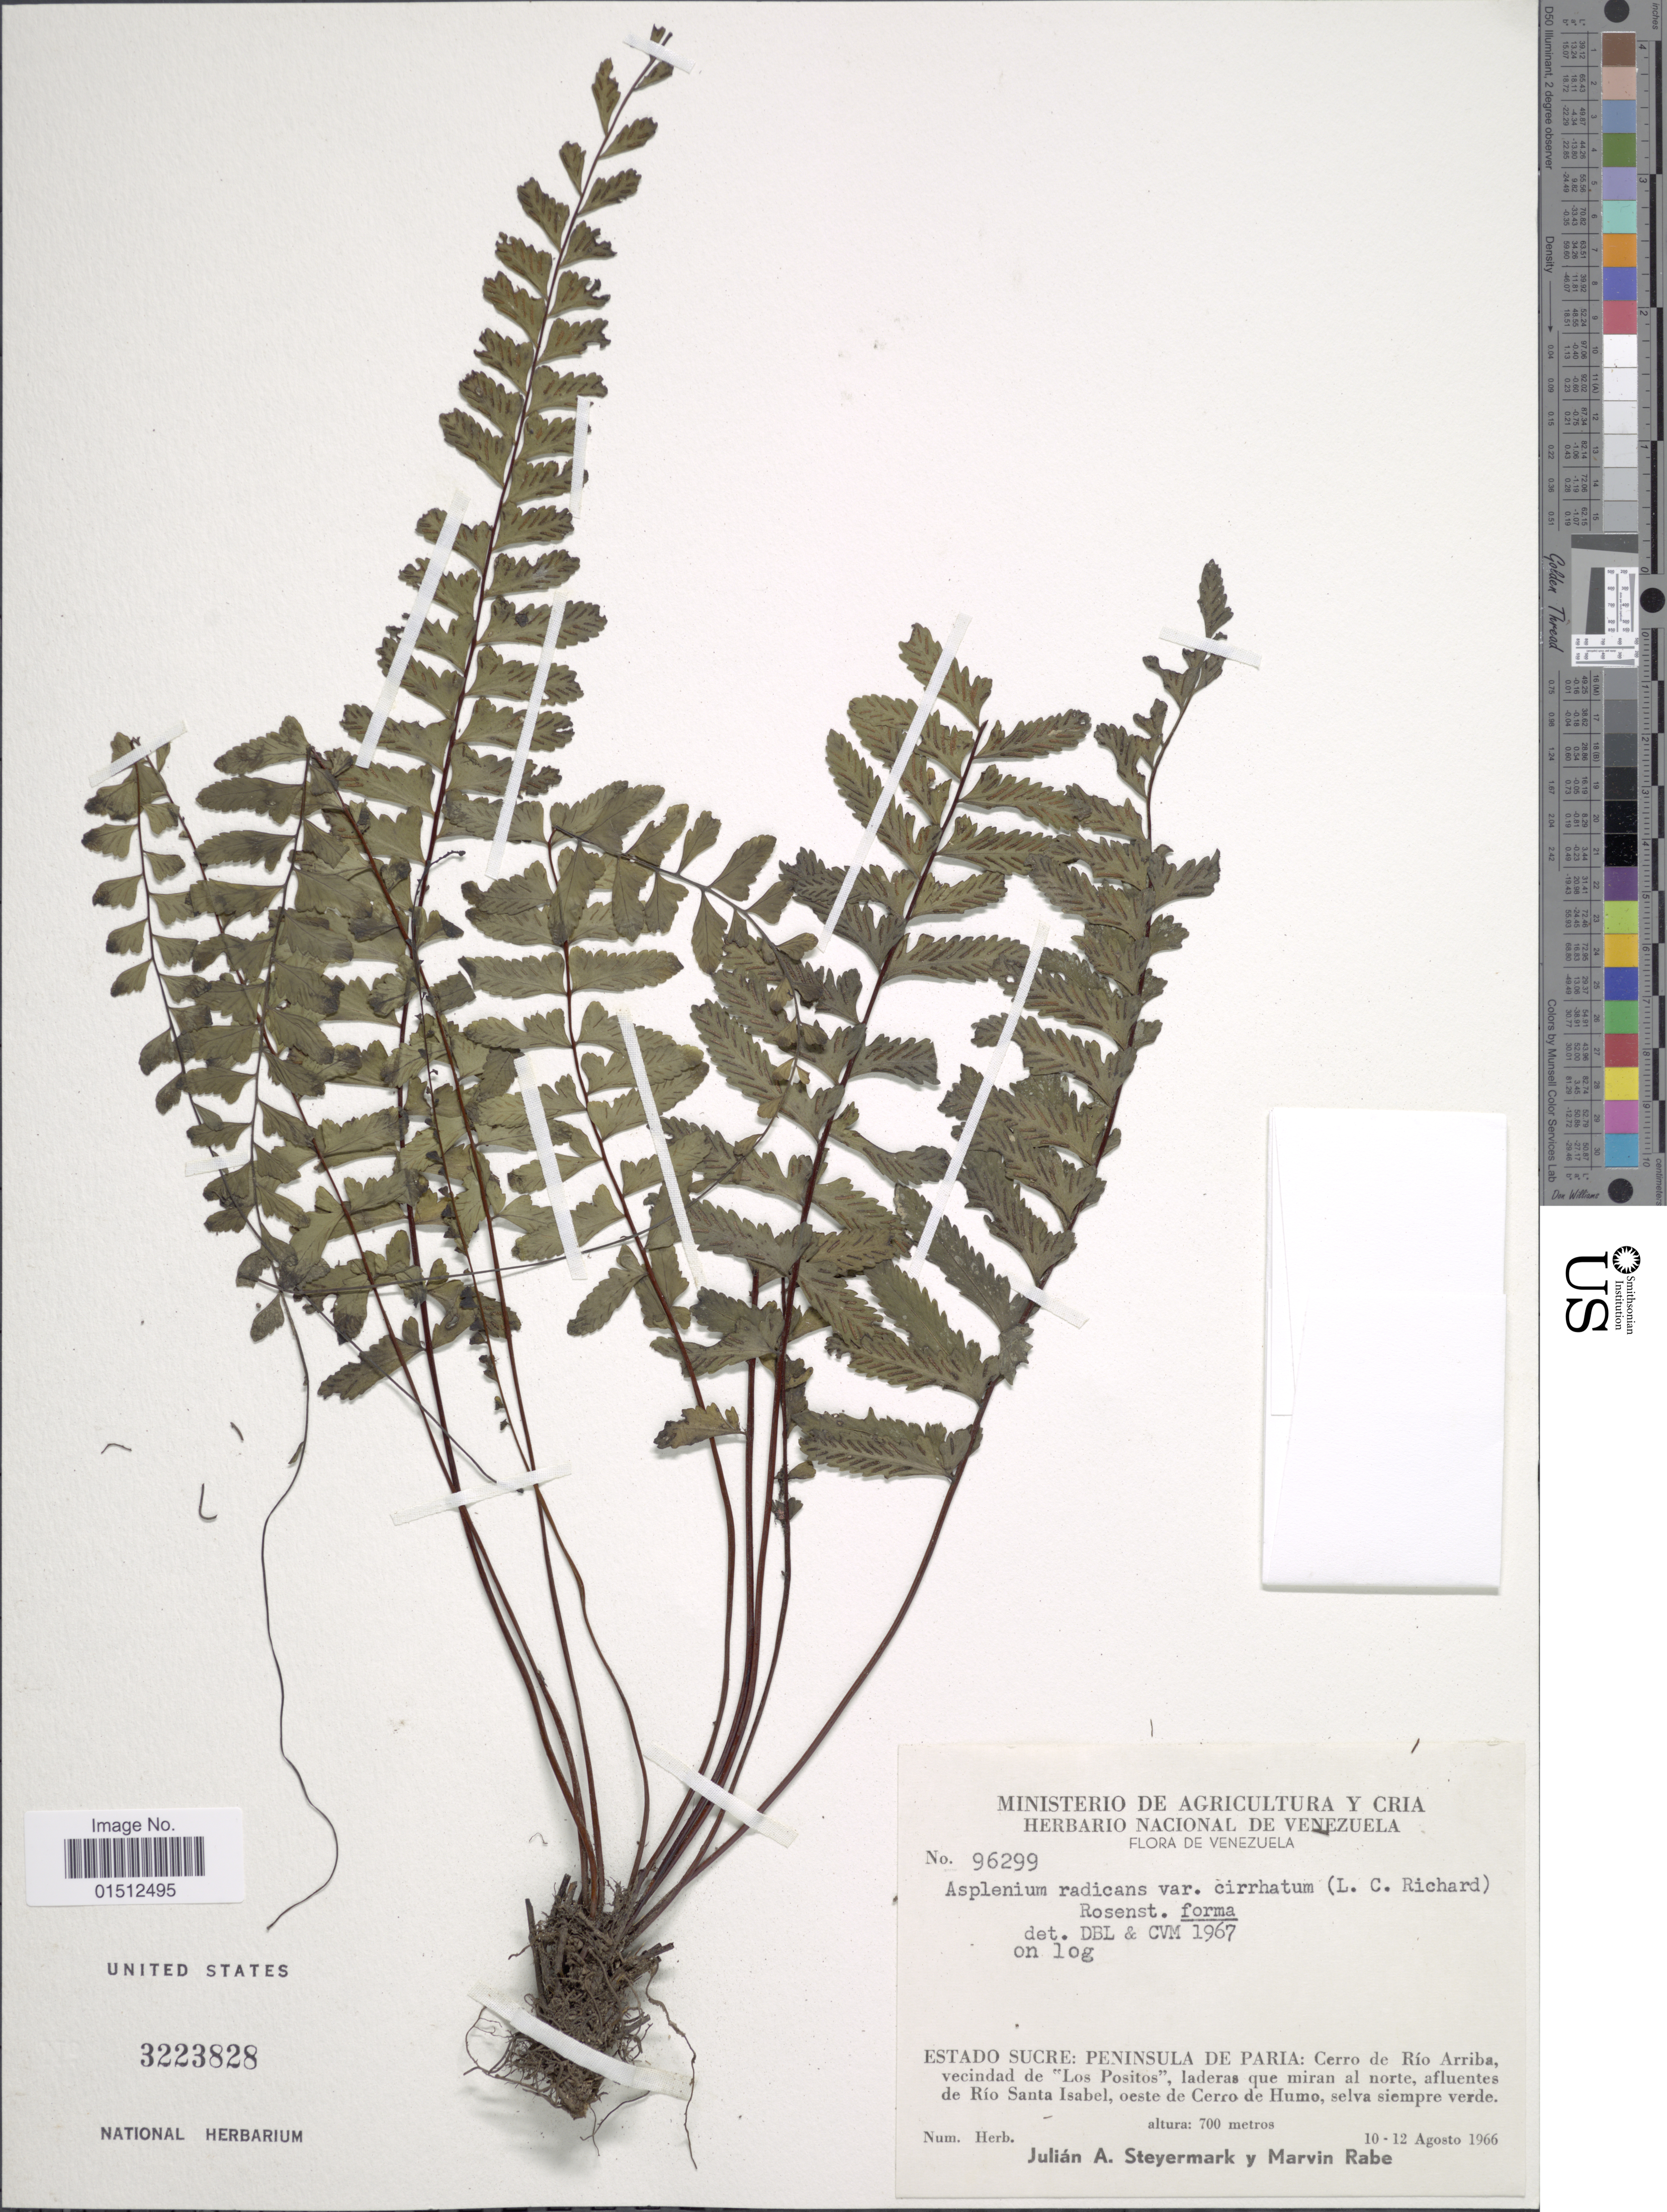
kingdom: Plantae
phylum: Tracheophyta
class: Polypodiopsida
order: Polypodiales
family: Aspleniaceae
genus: Asplenium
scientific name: Asplenium radicans var. cirrhatum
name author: (Rich. ex Willd.) Rosenst.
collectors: J. Steyermark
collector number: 96299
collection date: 1966-08-10/1966-08-12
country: Venezuela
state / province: Sucre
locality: Venezuela. Estado Sucre: Peninsula de Paria: Cerro de Rio Arriba, vecindad de "Los Positos", Laderas que miran al norte, afluentes de Rio Santa Isabel, oeste de Cerro de Humo, selva siempre verde.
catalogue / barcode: US 3223828